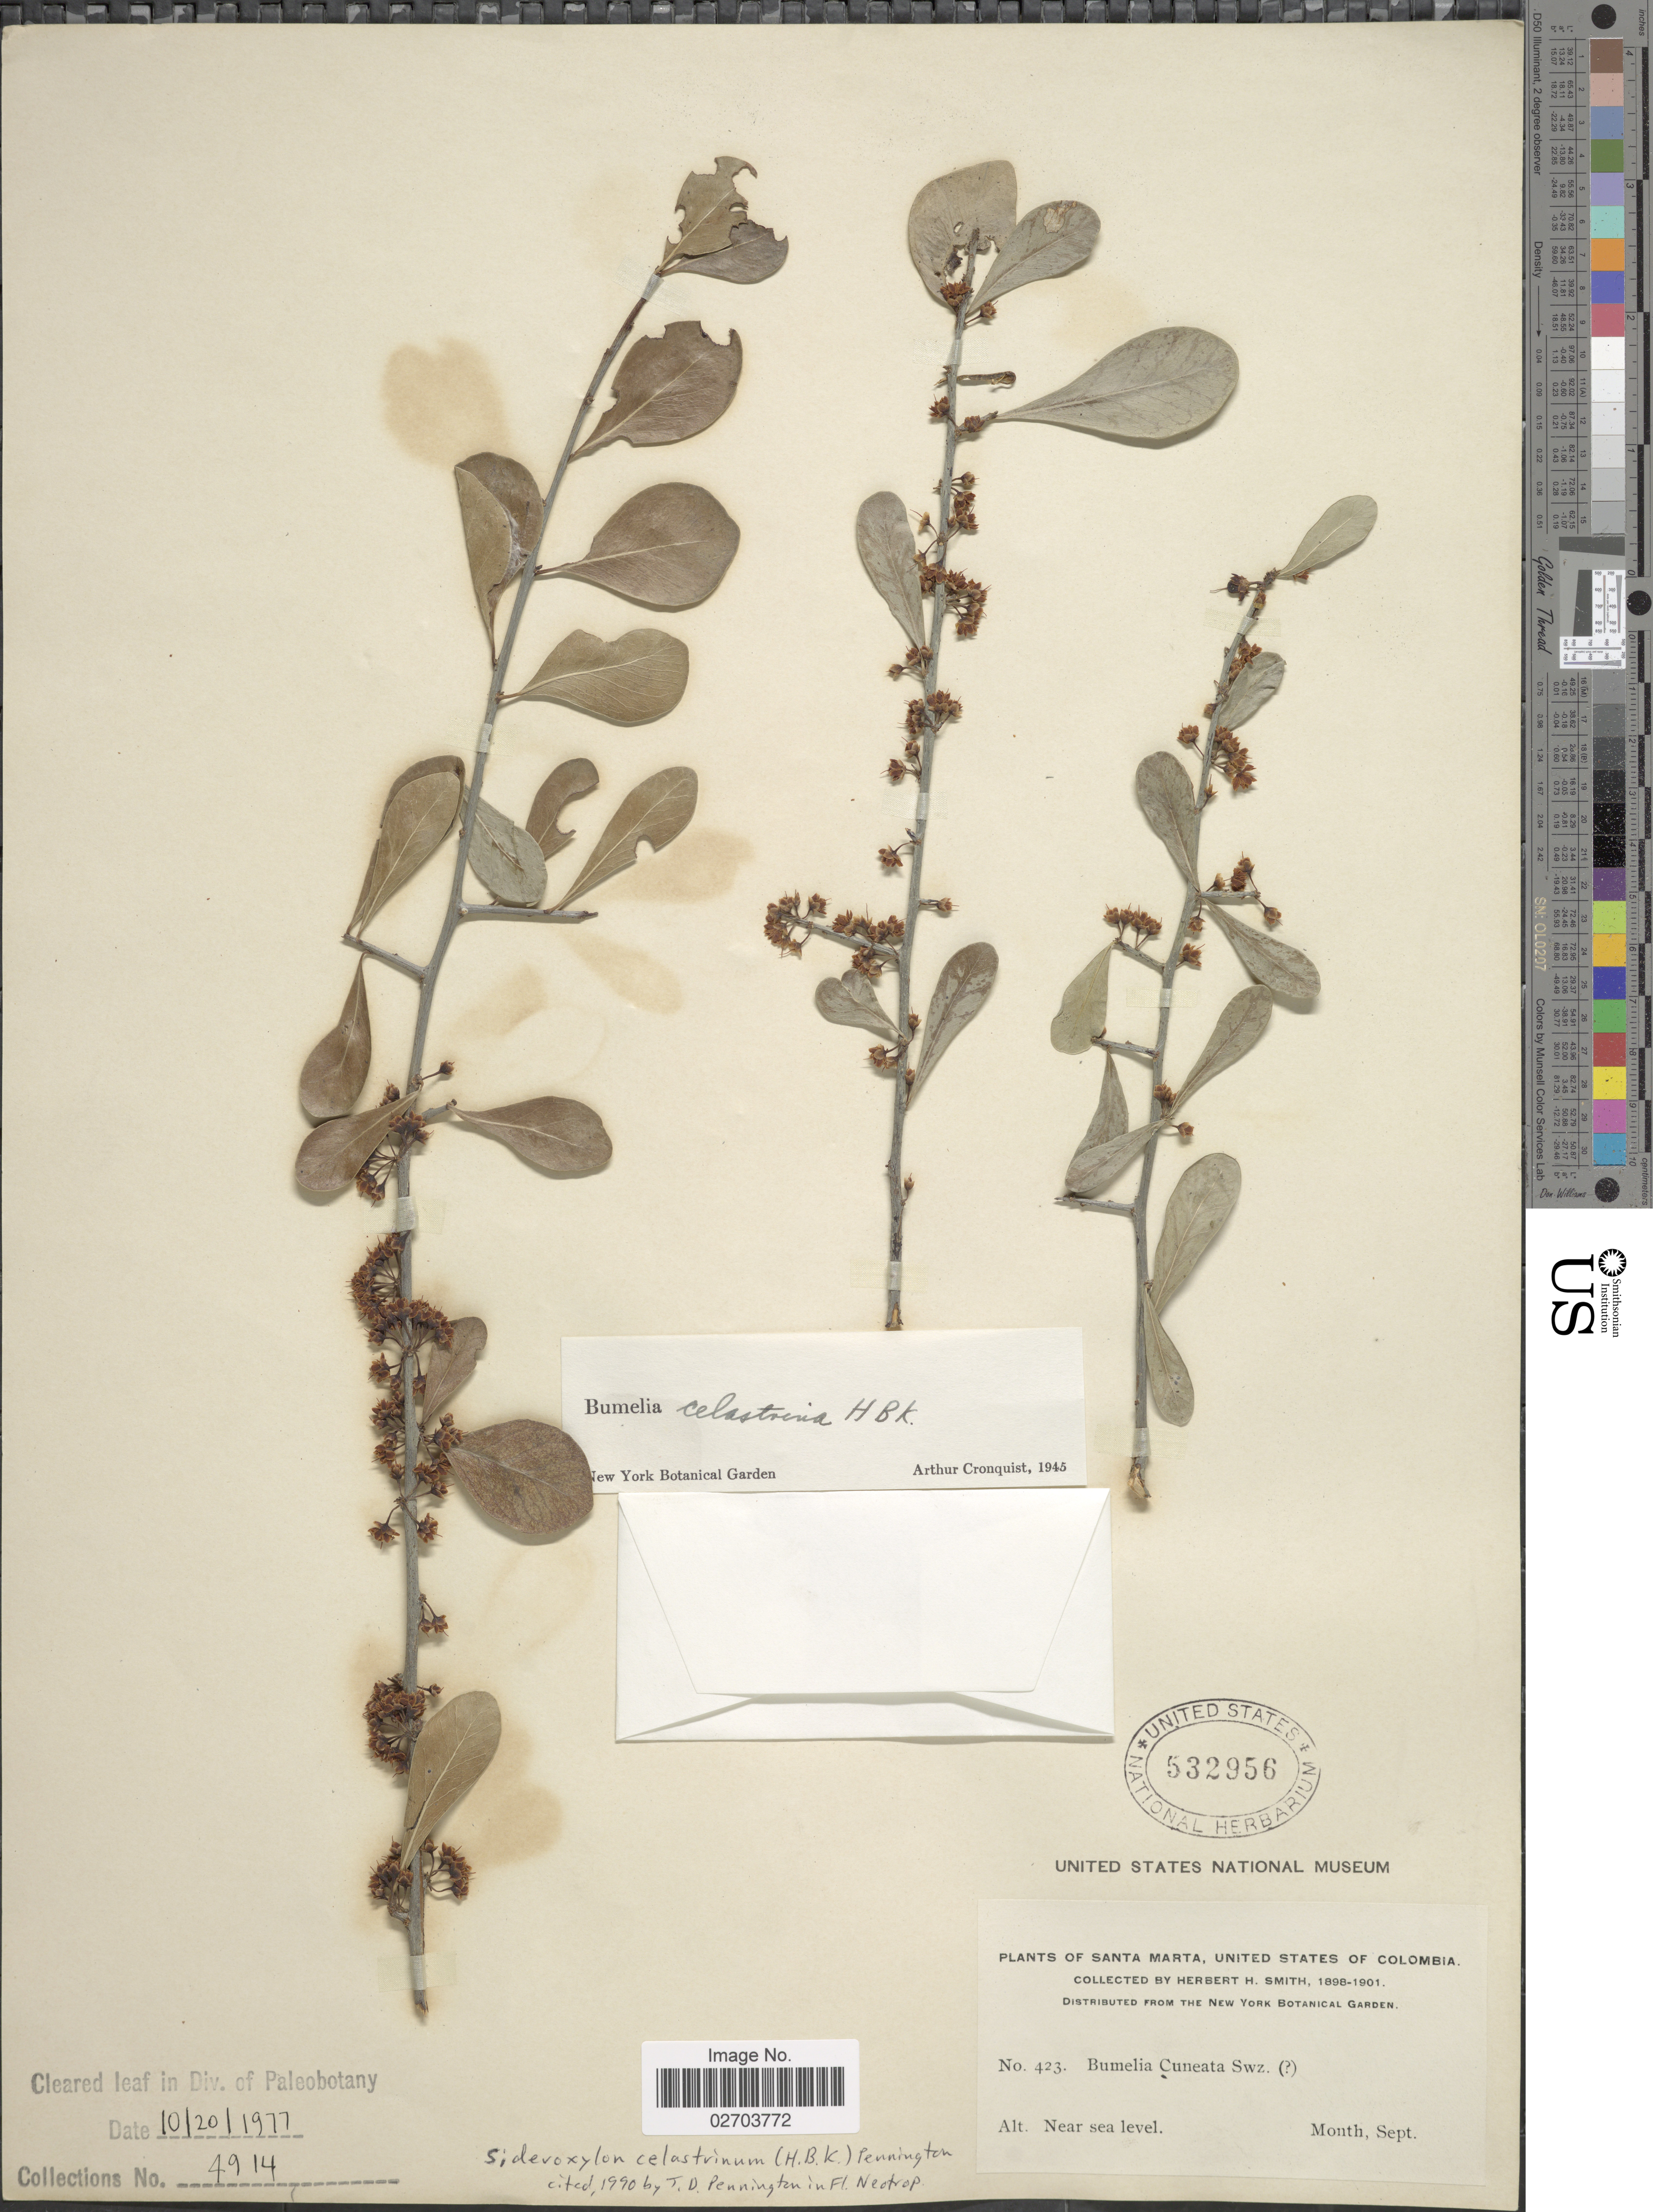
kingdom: Plantae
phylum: Tracheophyta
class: Magnoliopsida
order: Ericales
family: Sapotaceae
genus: Sideroxylon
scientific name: Sideroxylon celastrinum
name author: (Kunth) T.D. Penn.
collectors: Herbert H. Smith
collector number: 423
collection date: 1898-09/1901-09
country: Colombia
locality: Santa Marta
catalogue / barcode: US 532956